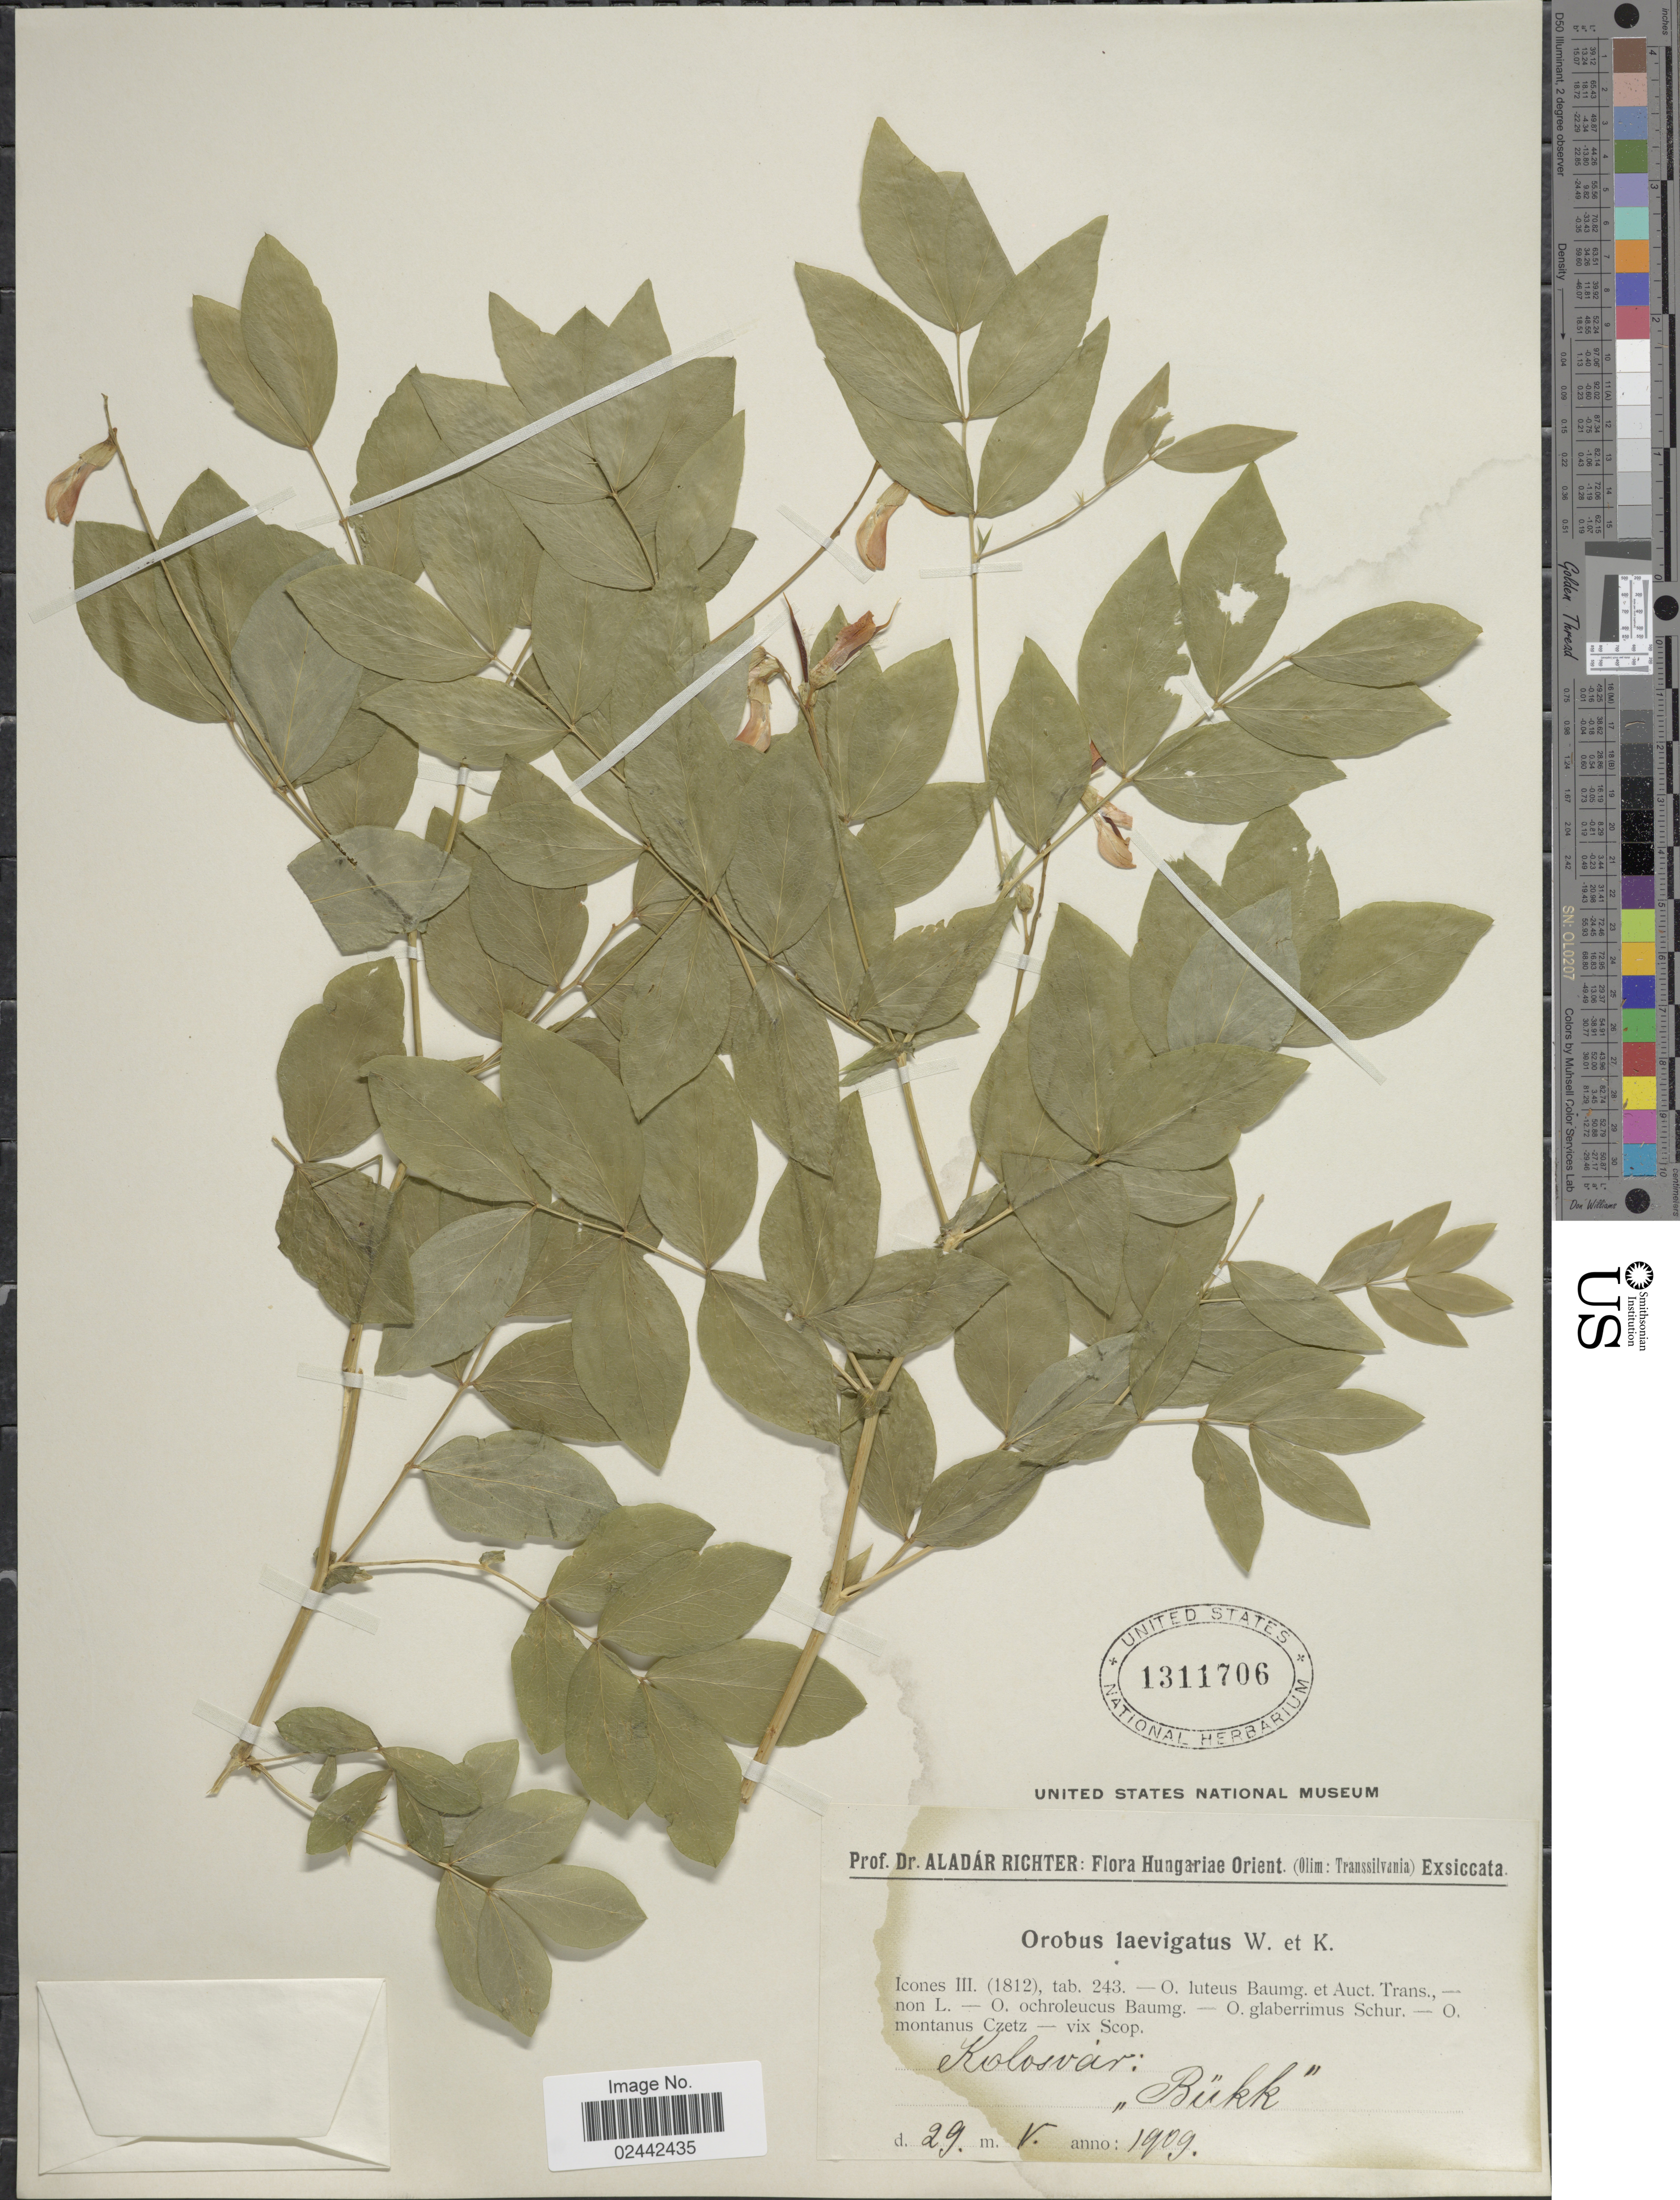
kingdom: Plantae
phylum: Tracheophyta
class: Magnoliopsida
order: Fabales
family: Fabaceae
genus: Lathyrus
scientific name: Lathyrus laevigatus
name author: (Waldst. & Kit.) Gren.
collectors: A. Richter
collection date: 1909-05-29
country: Romania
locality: Hungariae Orient. Kolosvar: Bukk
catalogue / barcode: US 1311706